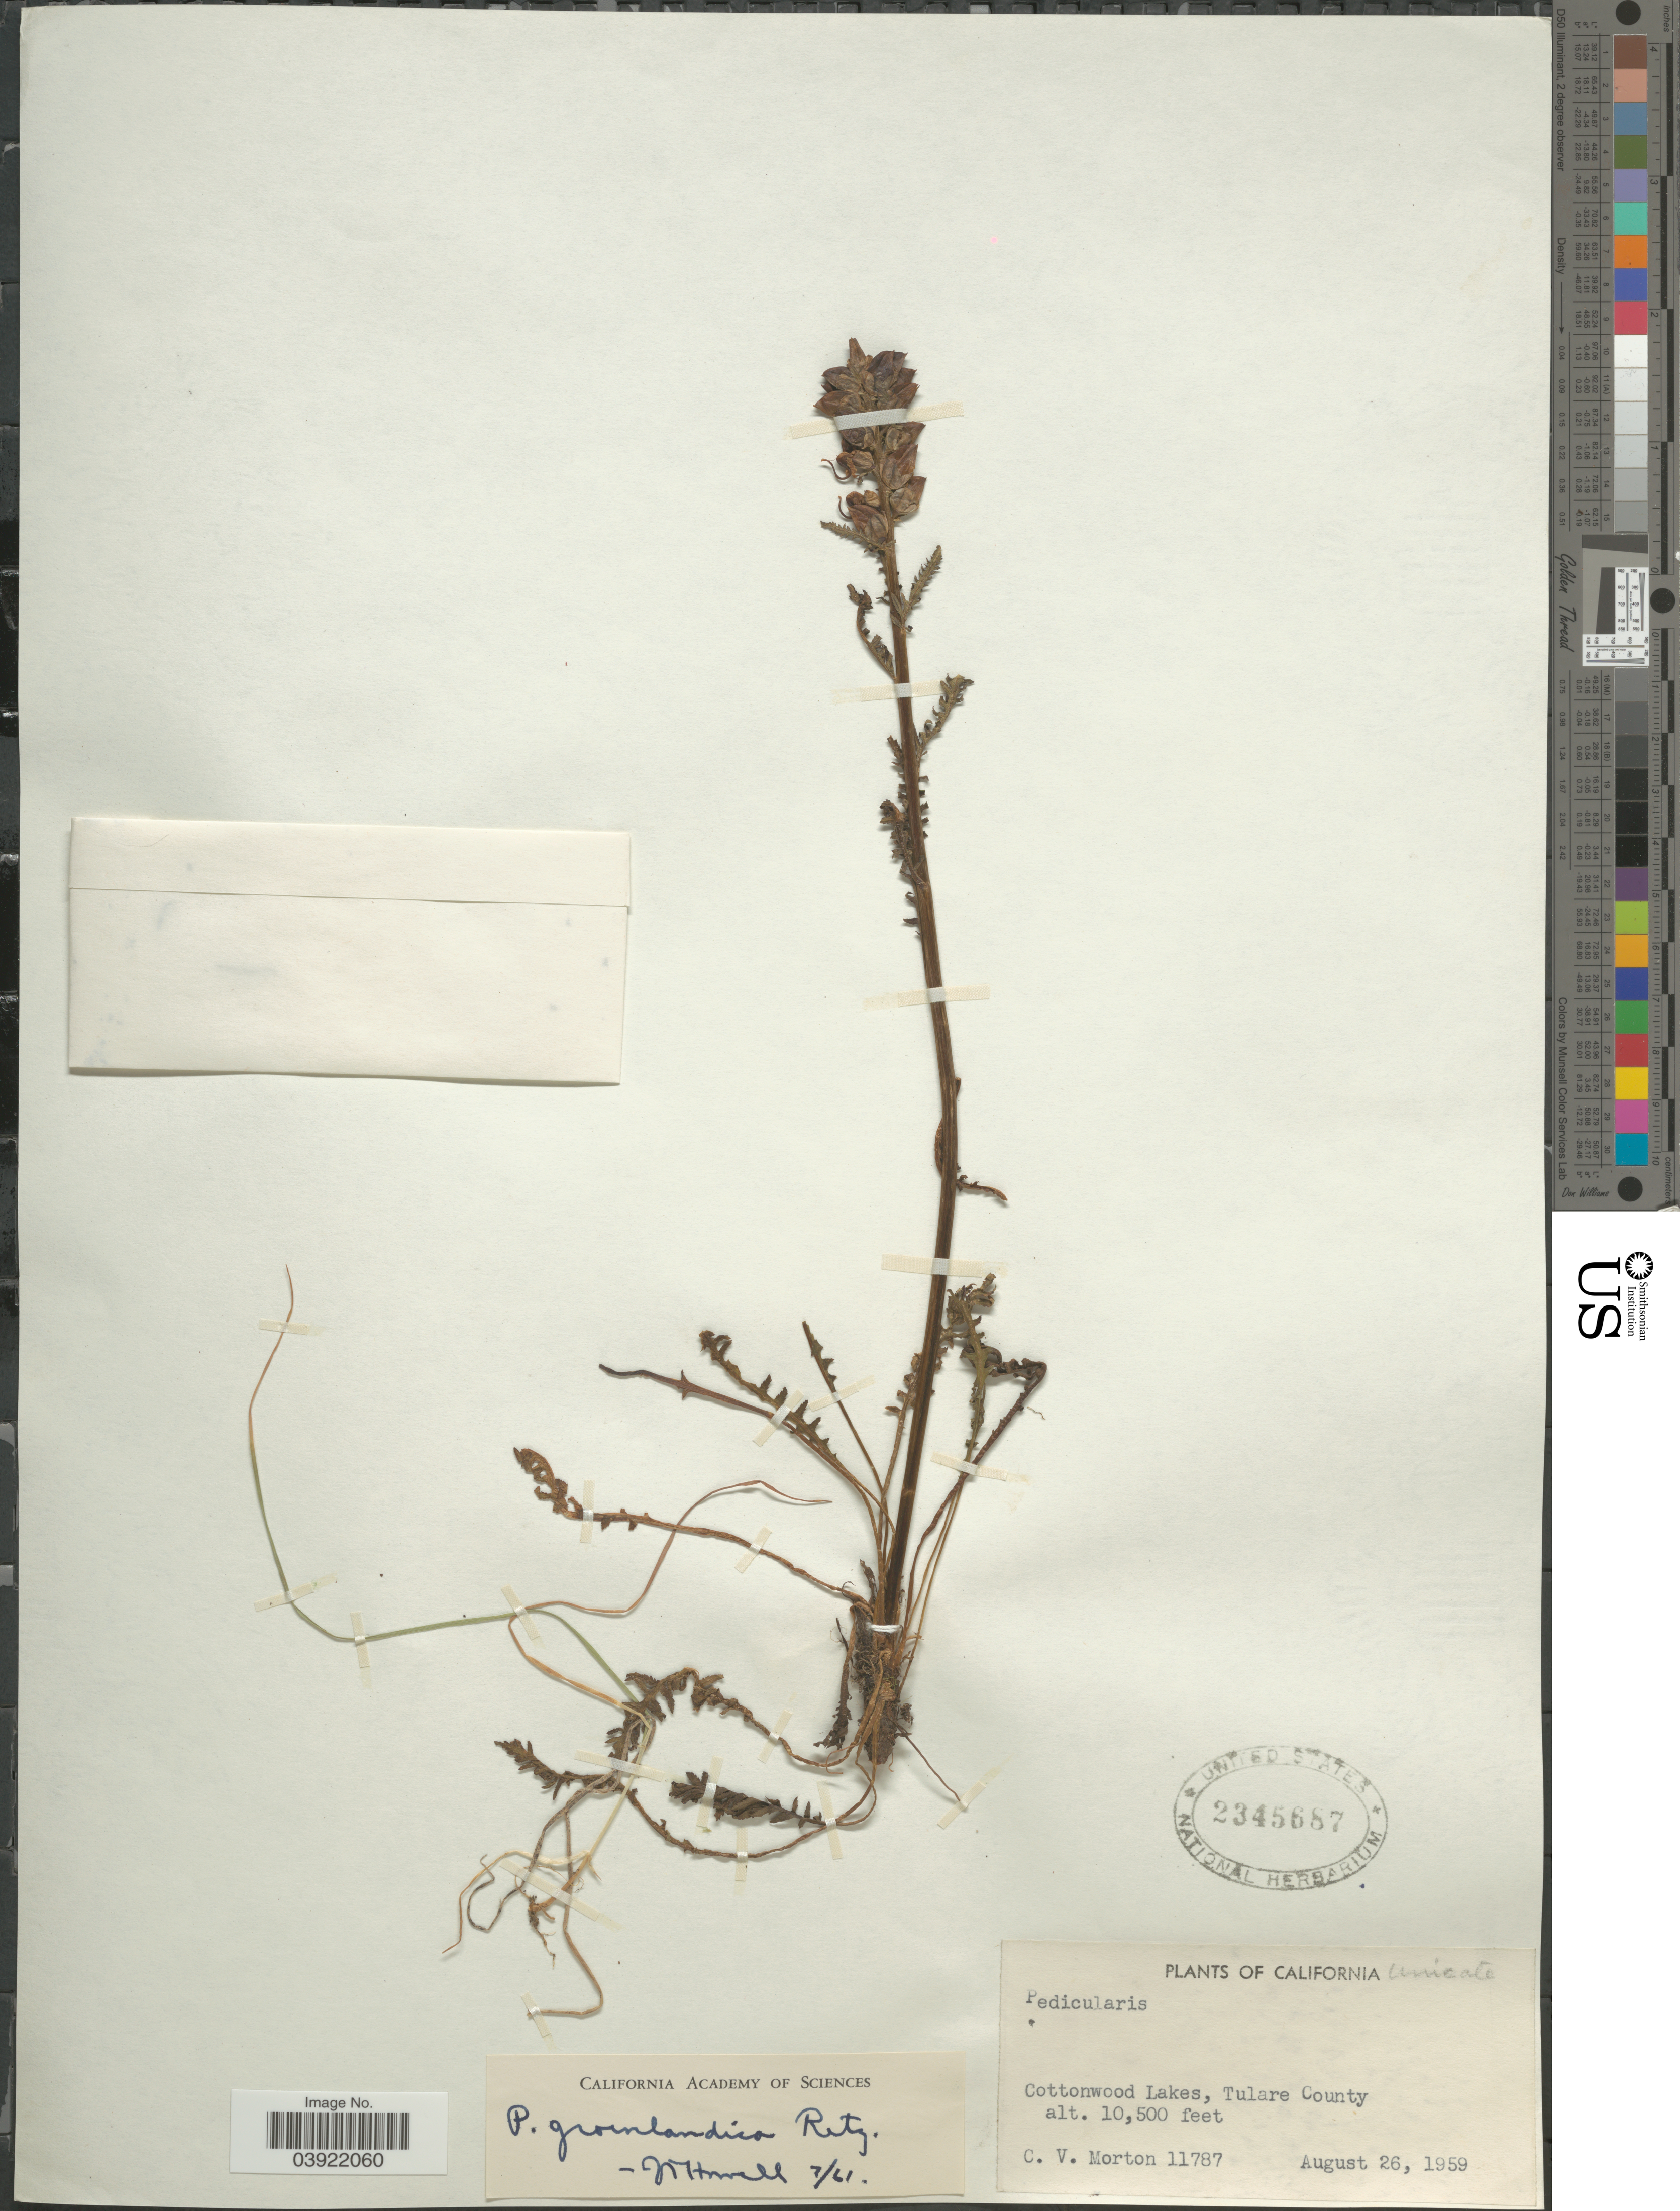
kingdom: Plantae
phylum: Tracheophyta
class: Magnoliopsida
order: Lamiales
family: Orobanchaceae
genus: Pedicularis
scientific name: Pedicularis groenlandica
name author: Retz.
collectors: C. V. Morton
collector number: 11787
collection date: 1959-08-26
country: United States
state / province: California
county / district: Tulare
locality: Cottonwood Lakes, Tulare County.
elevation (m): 3200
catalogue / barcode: US 2345687